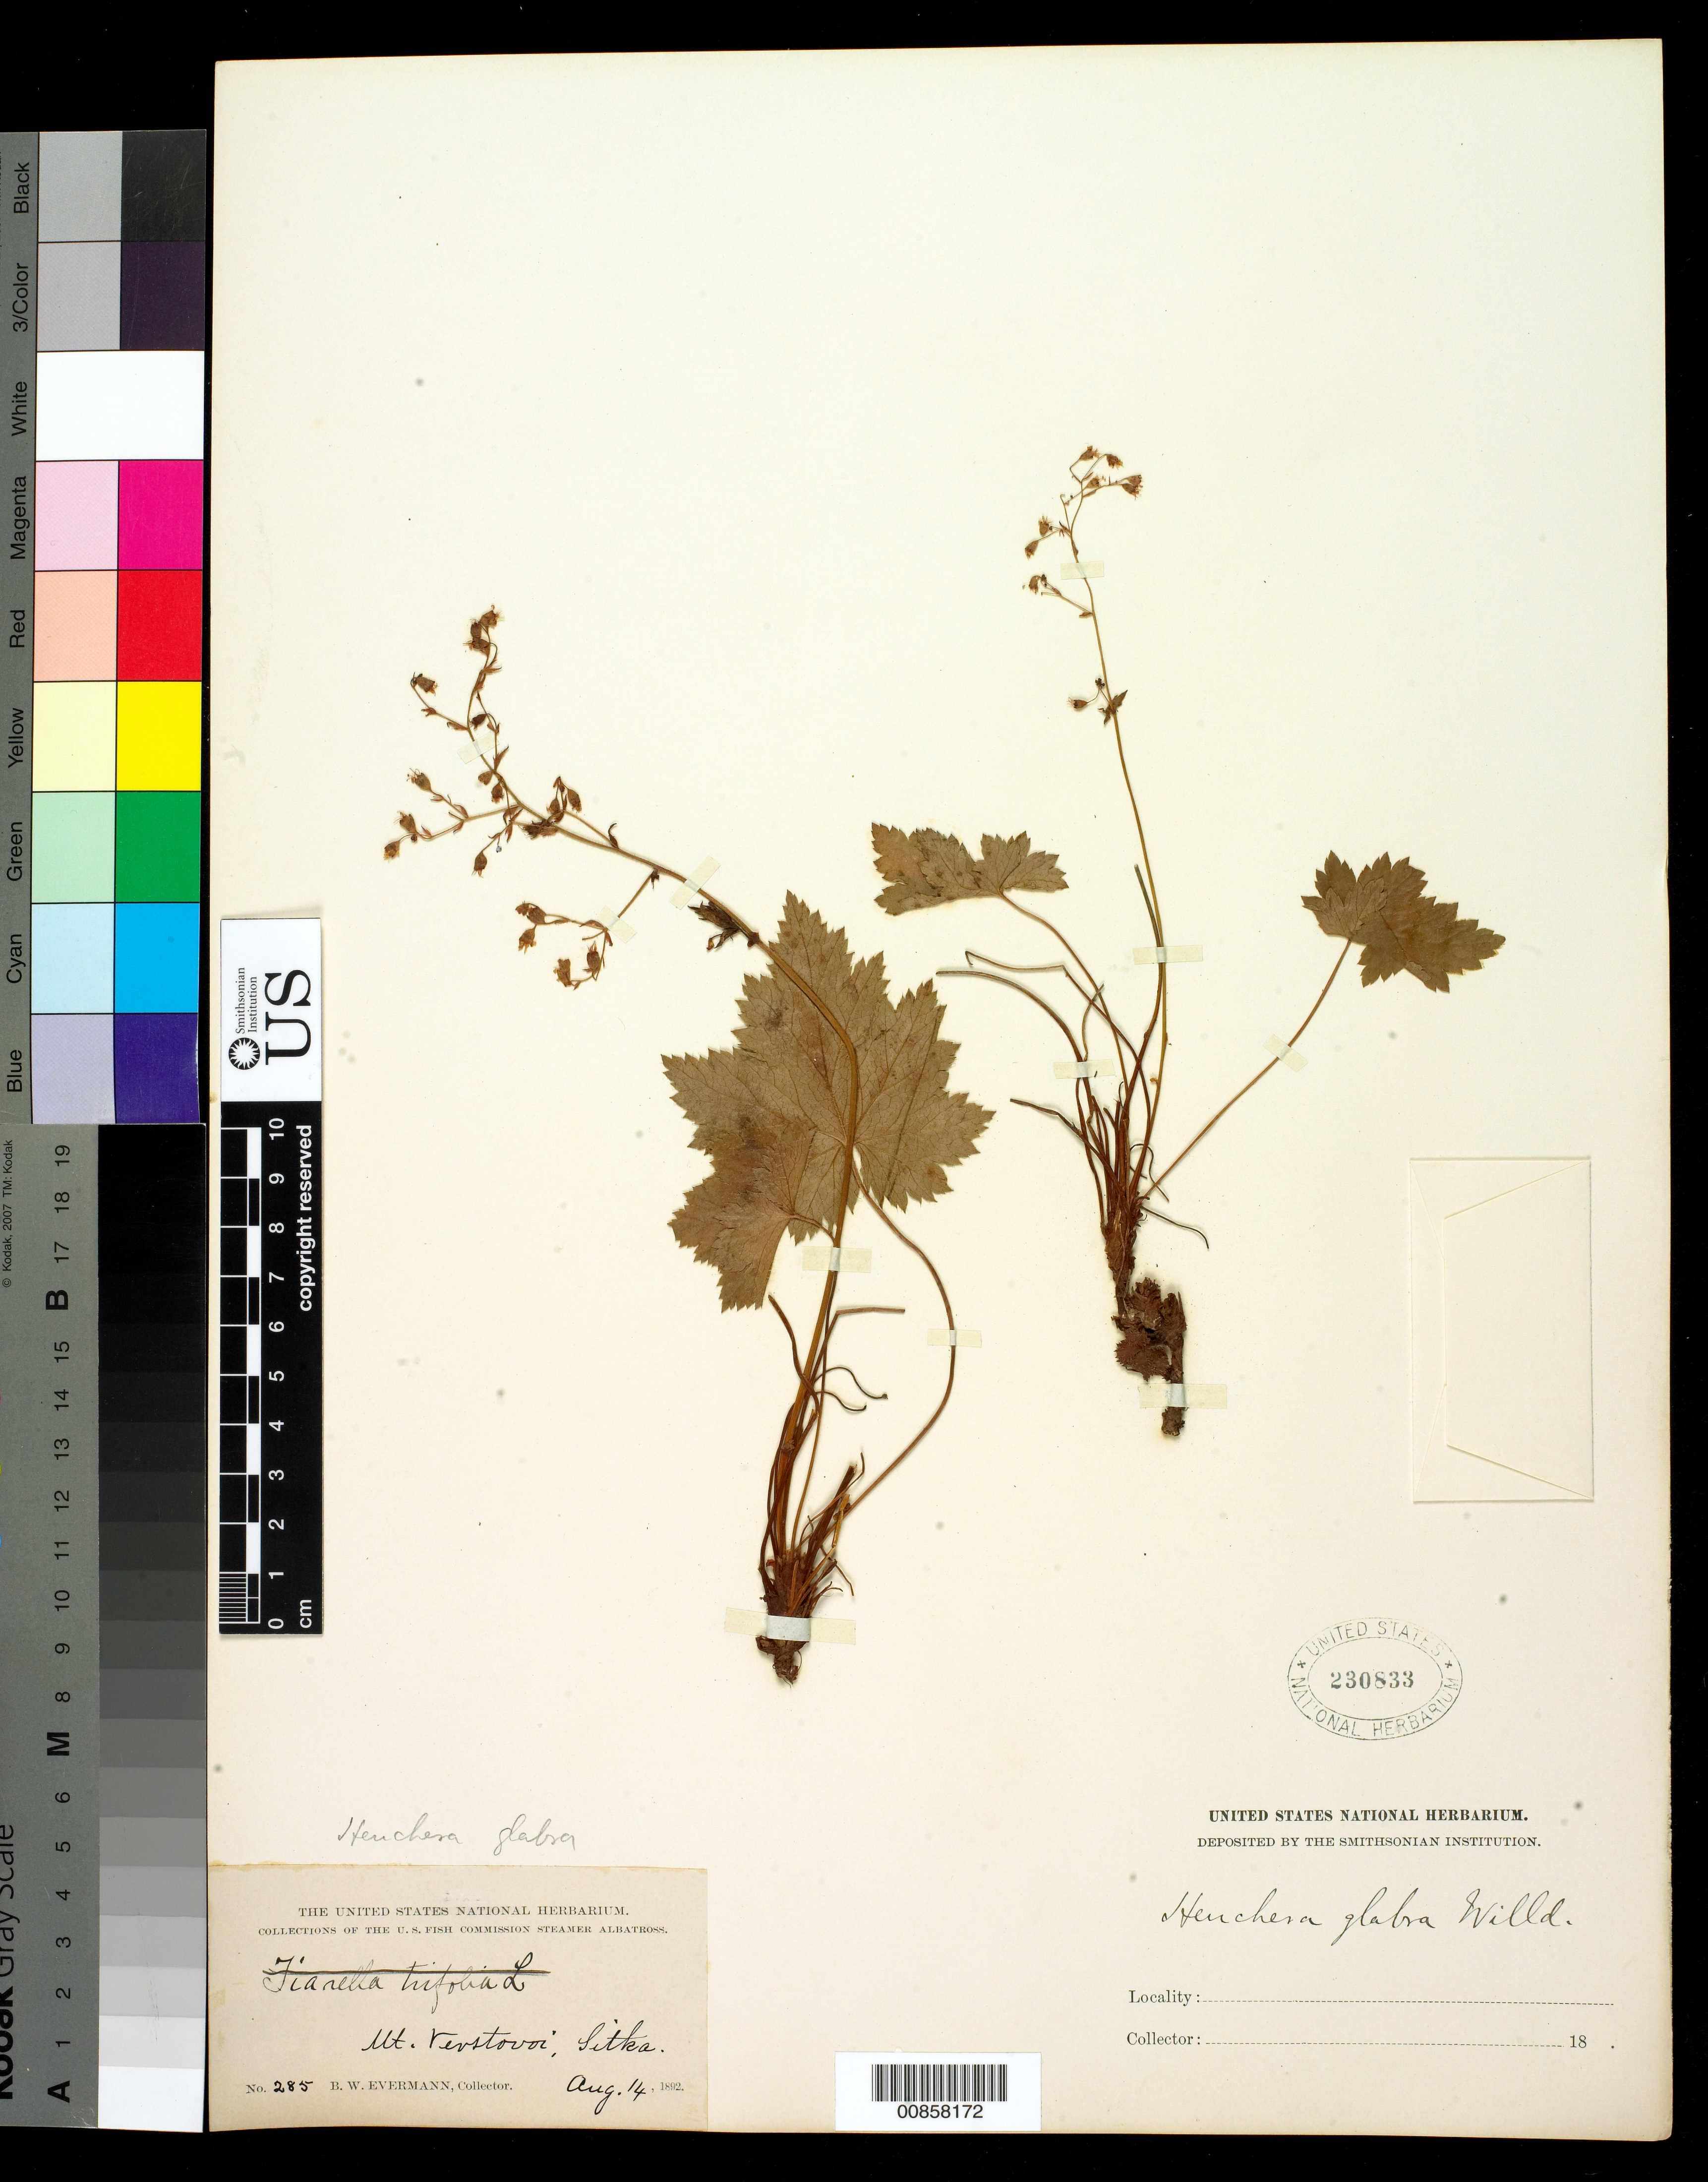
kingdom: Plantae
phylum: Tracheophyta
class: Magnoliopsida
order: Saxifragales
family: Saxifragaceae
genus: Heuchera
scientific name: Heuchera glabra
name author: Willd. ex Roem. & Schult.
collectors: B. W. Evermann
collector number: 285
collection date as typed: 14 Aug 1892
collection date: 1892-08-14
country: United States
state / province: Alaska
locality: Mt. Verstovia, Sitka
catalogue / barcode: US 230833